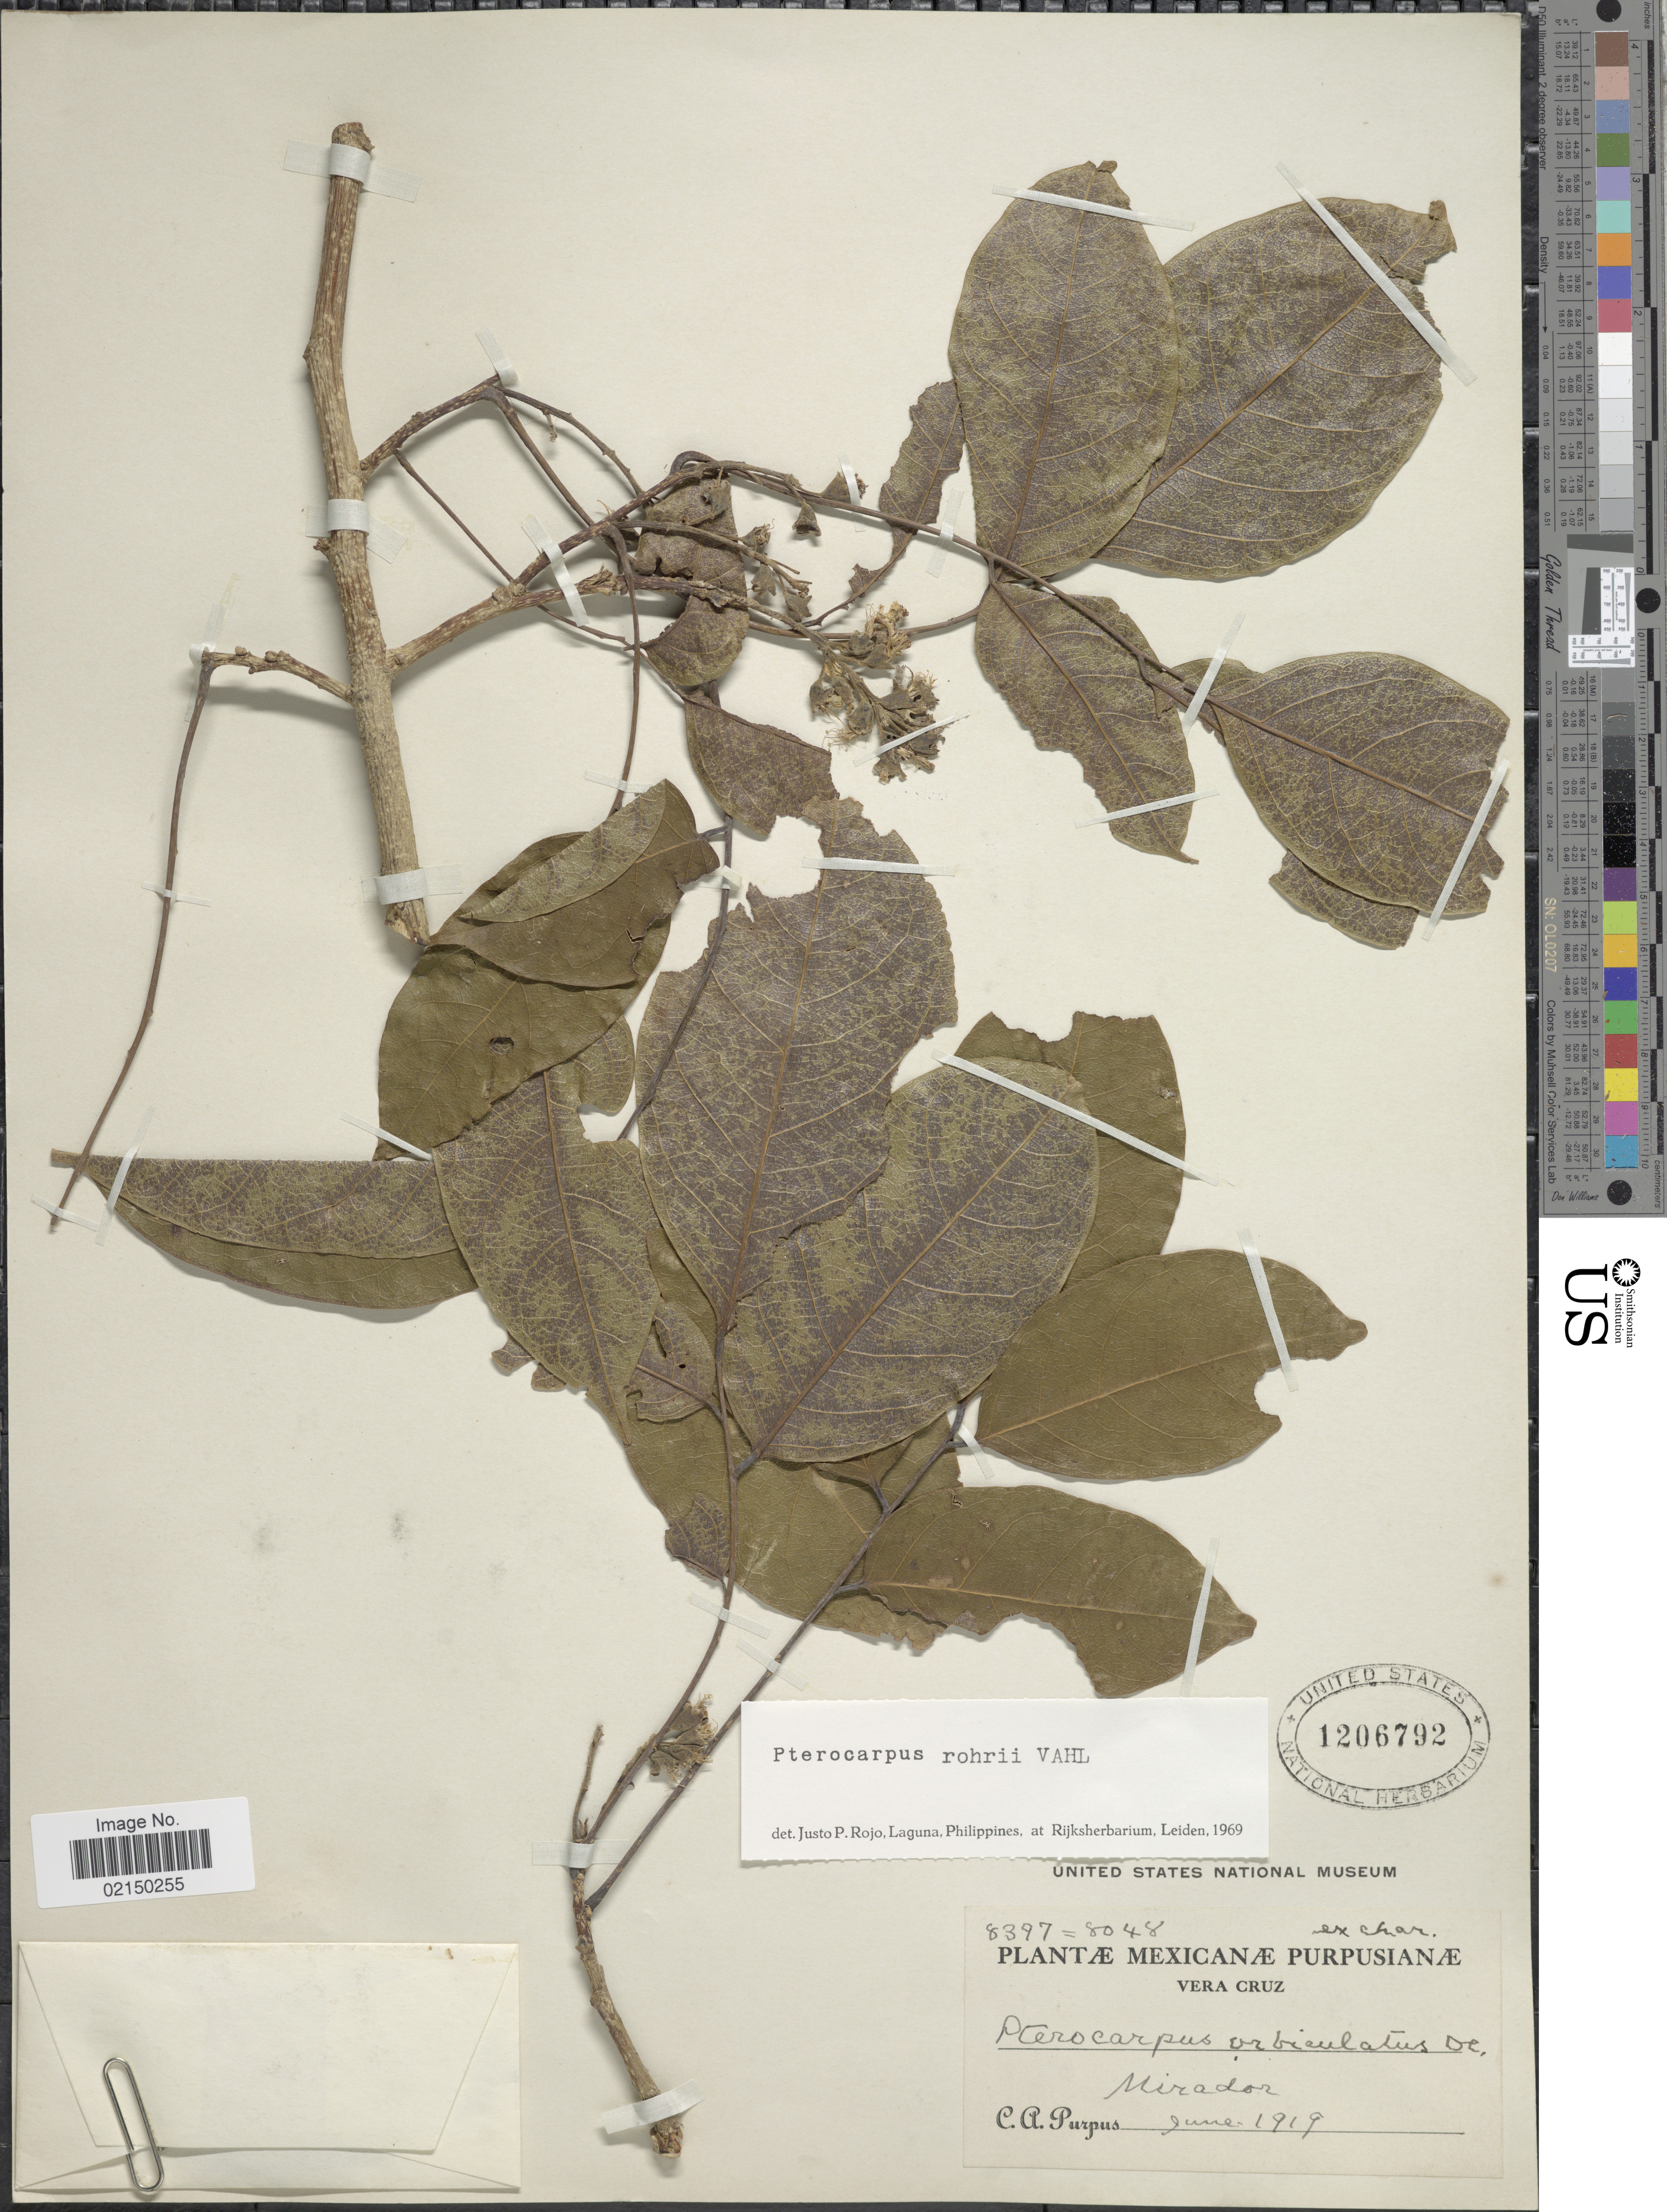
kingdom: Plantae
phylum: Tracheophyta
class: Magnoliopsida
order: Fabales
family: Fabaceae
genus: Pterocarpus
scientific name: Pterocarpus rohrii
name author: Vahl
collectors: C. A. Purpus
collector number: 8397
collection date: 1919-06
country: Mexico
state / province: Veracruz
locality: Vera Cruz, Mexicanae Purpusianae, Mirador.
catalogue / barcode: US 1206792